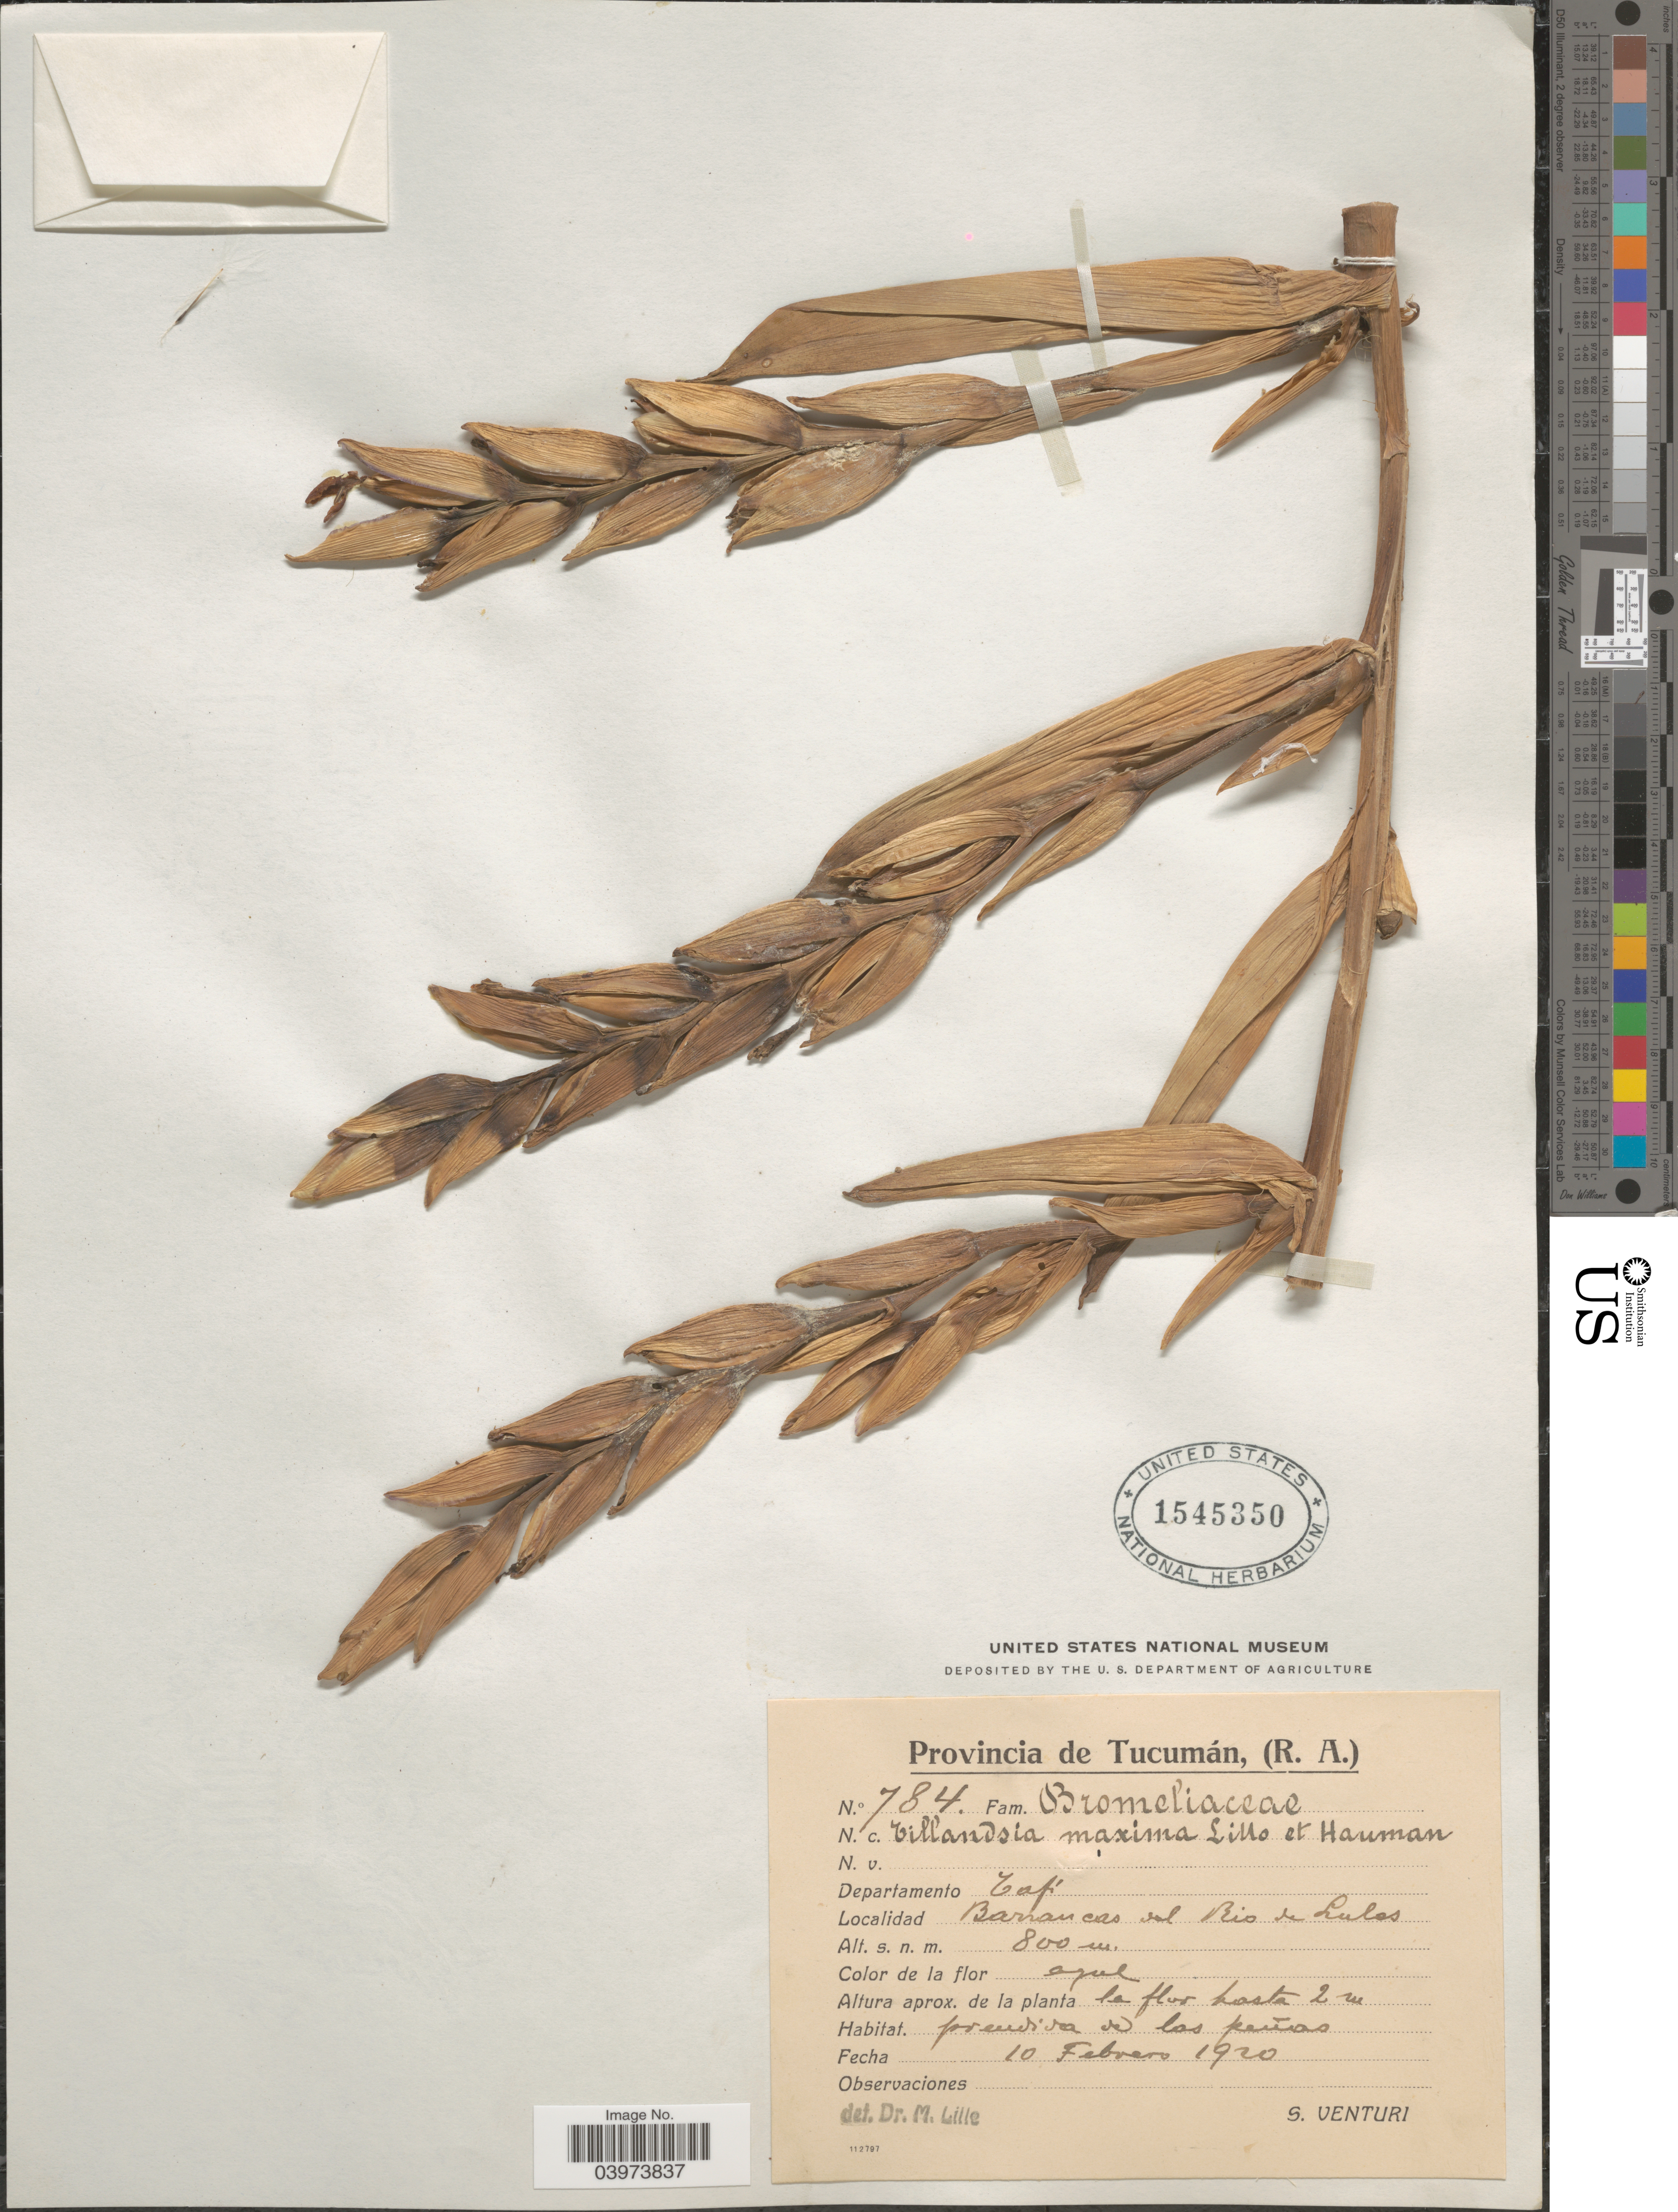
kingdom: Plantae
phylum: Tracheophyta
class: Liliopsida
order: Poales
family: Bromeliaceae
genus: Tillandsia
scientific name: Tillandsia maxima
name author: Lillo & Hauman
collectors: S. Venturi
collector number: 784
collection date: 1920-02-10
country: Argentina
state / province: Tucuman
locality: Departamento Tafí. Barrancas del Rio de Lulos.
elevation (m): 800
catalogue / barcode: US 1545350